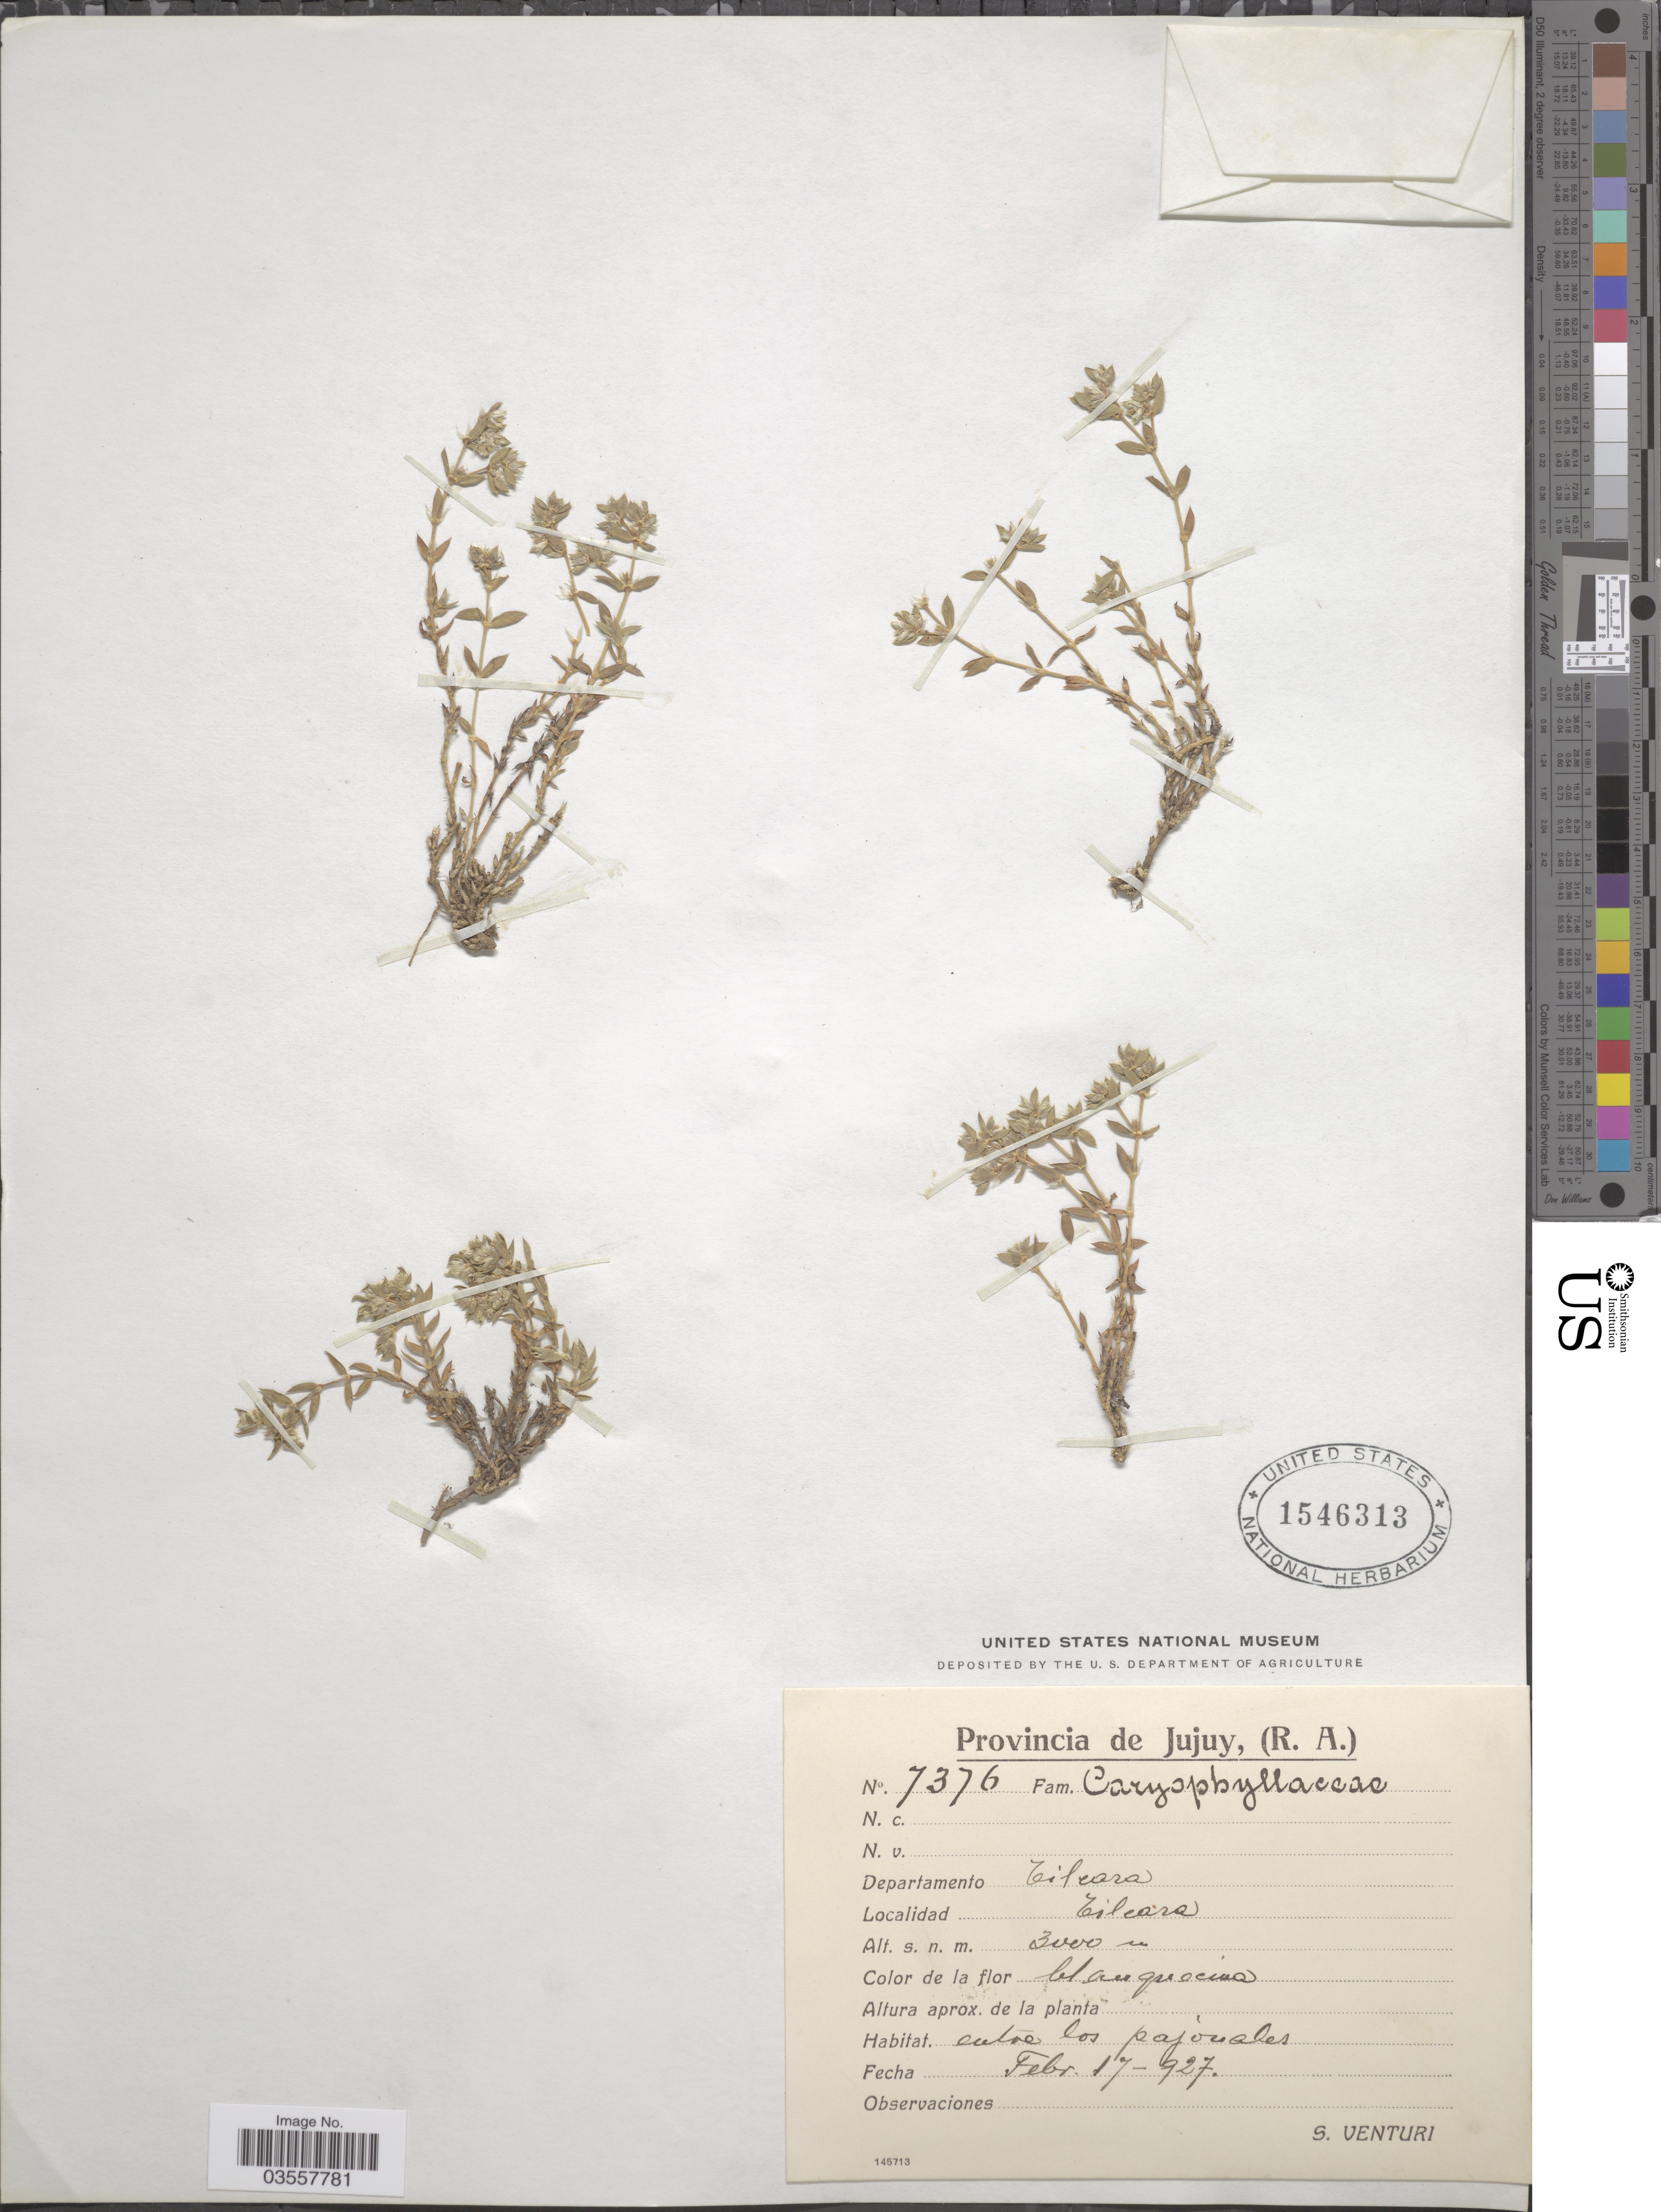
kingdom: Plantae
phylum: Tracheophyta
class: Magnoliopsida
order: Caryophyllales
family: Caryophyllaceae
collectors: S. Venturi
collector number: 7376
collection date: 1927-02-17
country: Argentina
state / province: Jujuy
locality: Departamento Tilcara. Tilcara.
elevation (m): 3000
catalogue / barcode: US 1546313